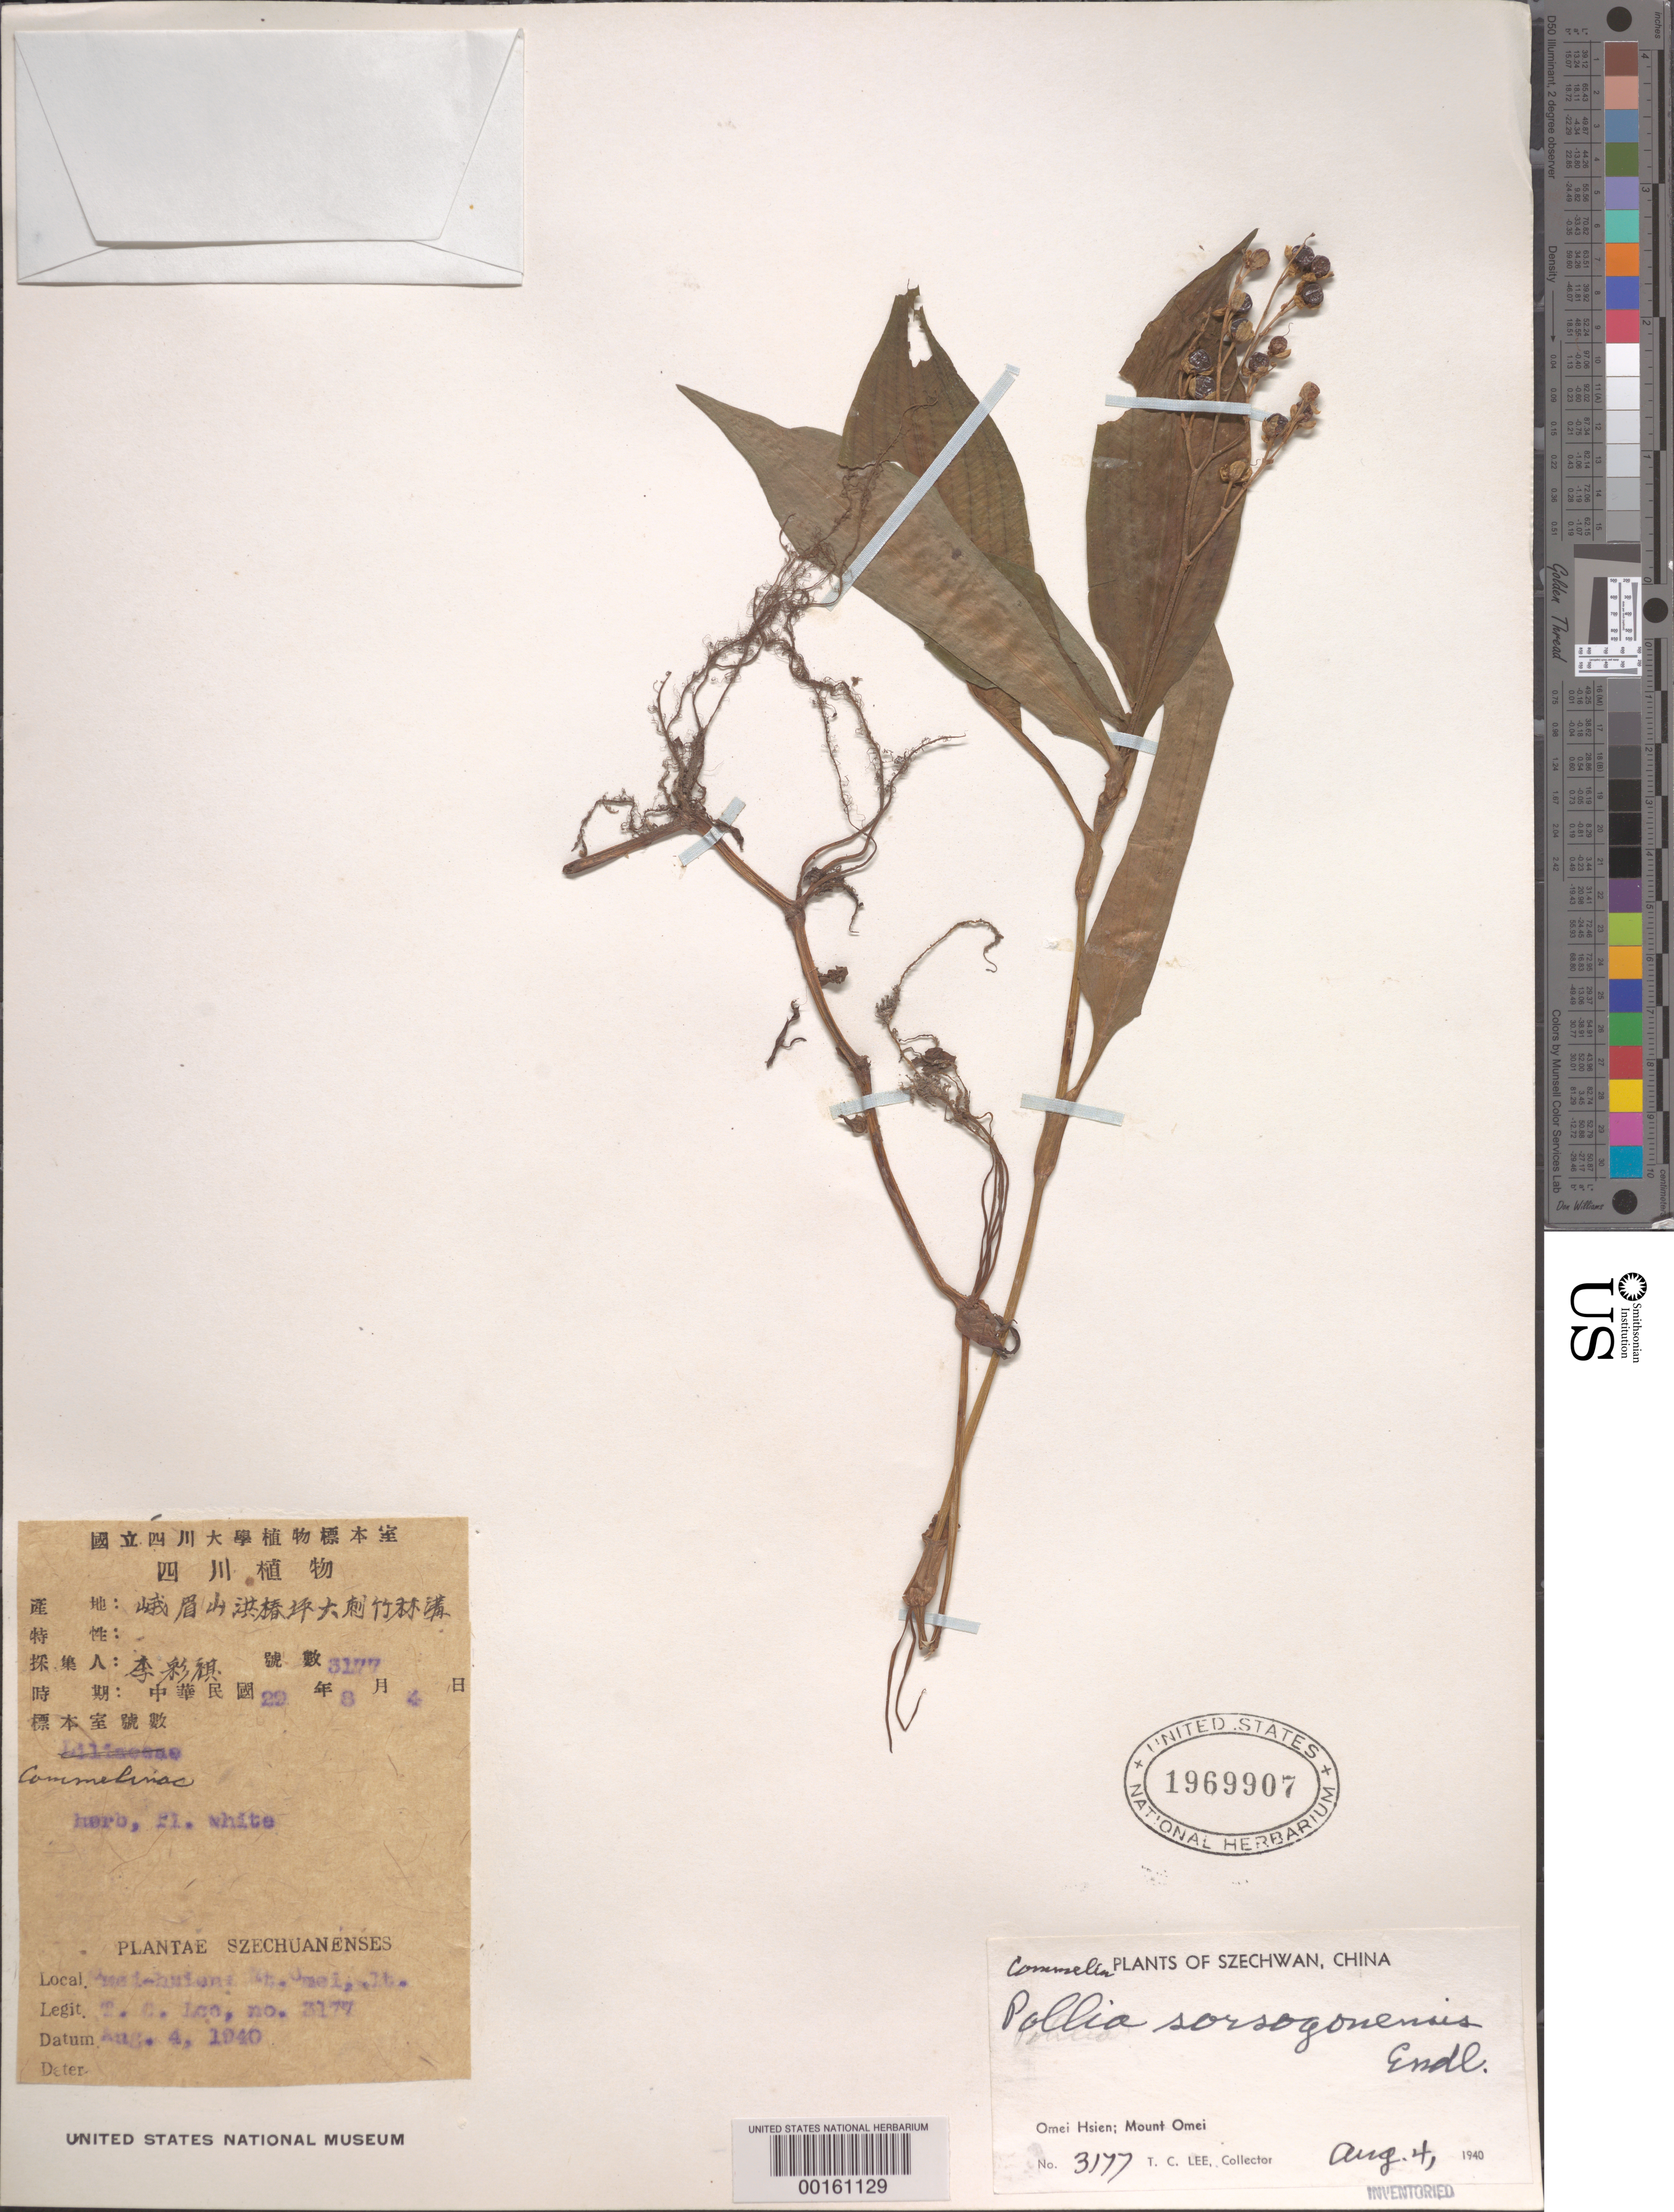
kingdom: Plantae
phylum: Tracheophyta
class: Liliopsida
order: Commelinales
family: Commelinaceae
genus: Pollia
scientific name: Pollia minor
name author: Honda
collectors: T. Lee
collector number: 3177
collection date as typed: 04 Aug 1940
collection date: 1940-08-04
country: China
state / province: Sichuan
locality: Omei hsien, mount omei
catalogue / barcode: US 1969907